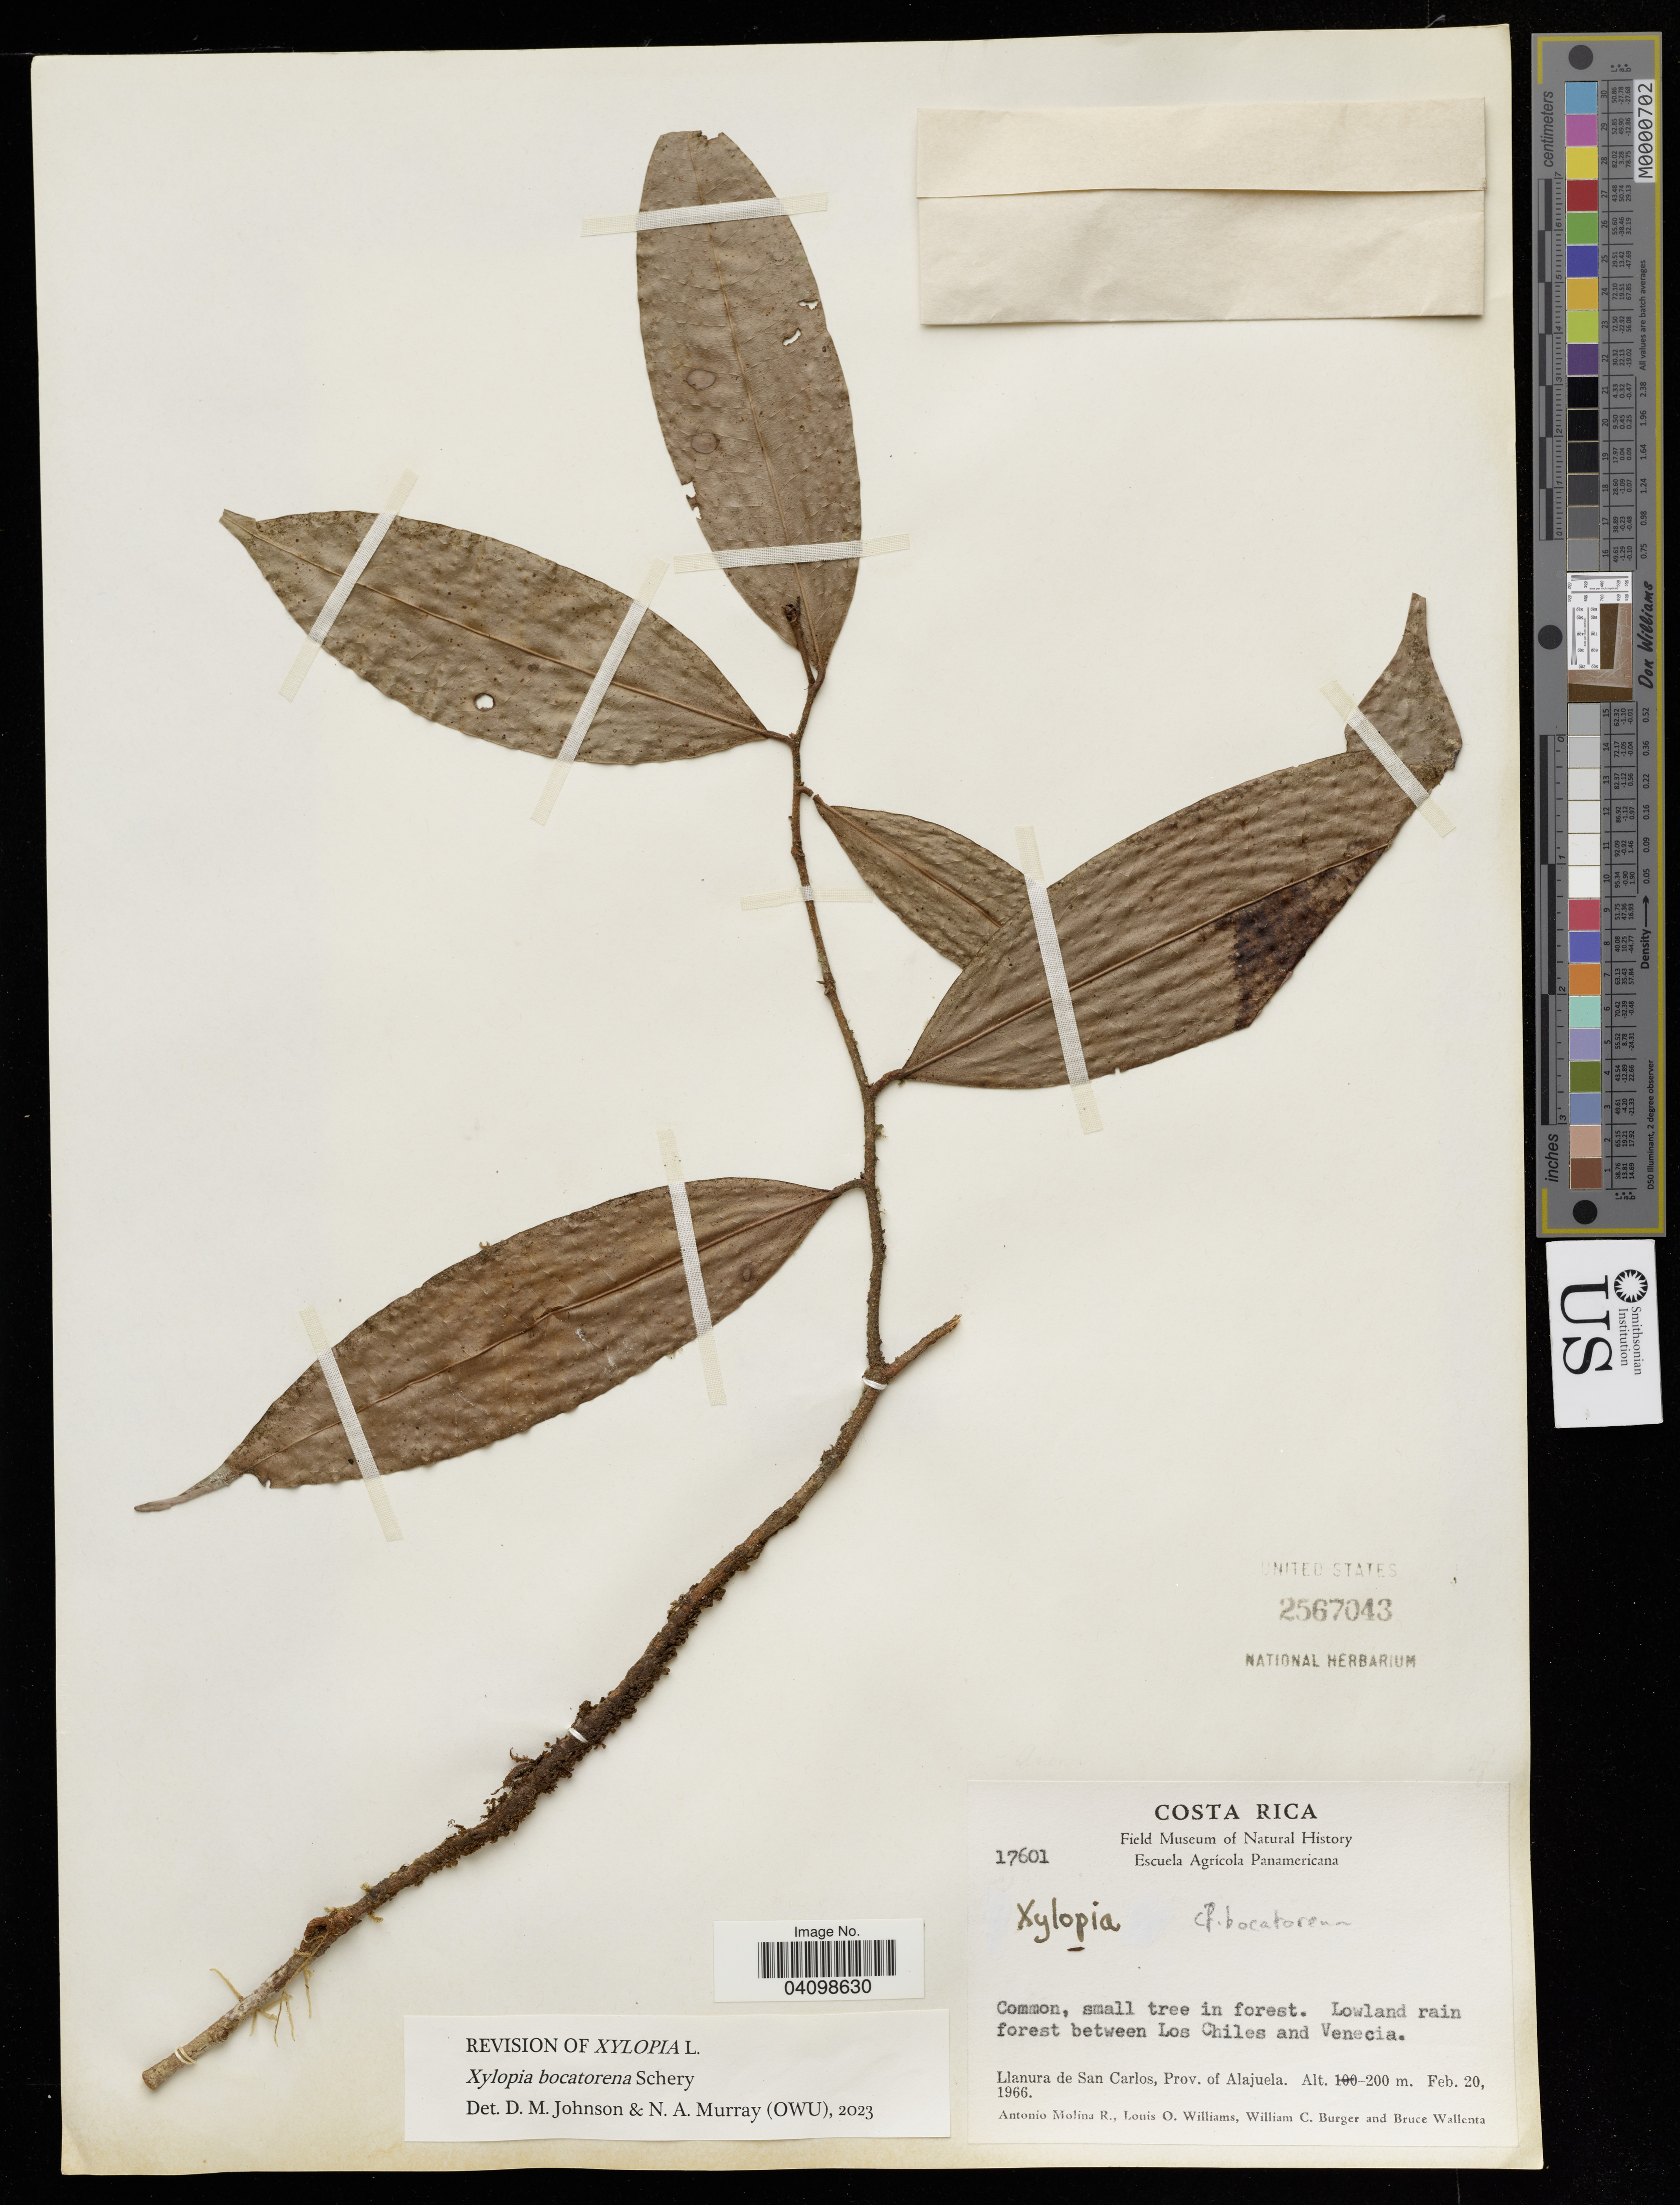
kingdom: Plantae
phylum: Tracheophyta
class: Magnoliopsida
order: Magnoliales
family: Annonaceae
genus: Xylopia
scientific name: Xylopia bocatorena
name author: Schery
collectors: A. Molina R., L. Williams, W. Burger & B. Wallenta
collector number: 17601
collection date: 1966-02-20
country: Costa Rica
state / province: Alajuela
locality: Llanura de San Carlos.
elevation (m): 200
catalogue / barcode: US 2567043